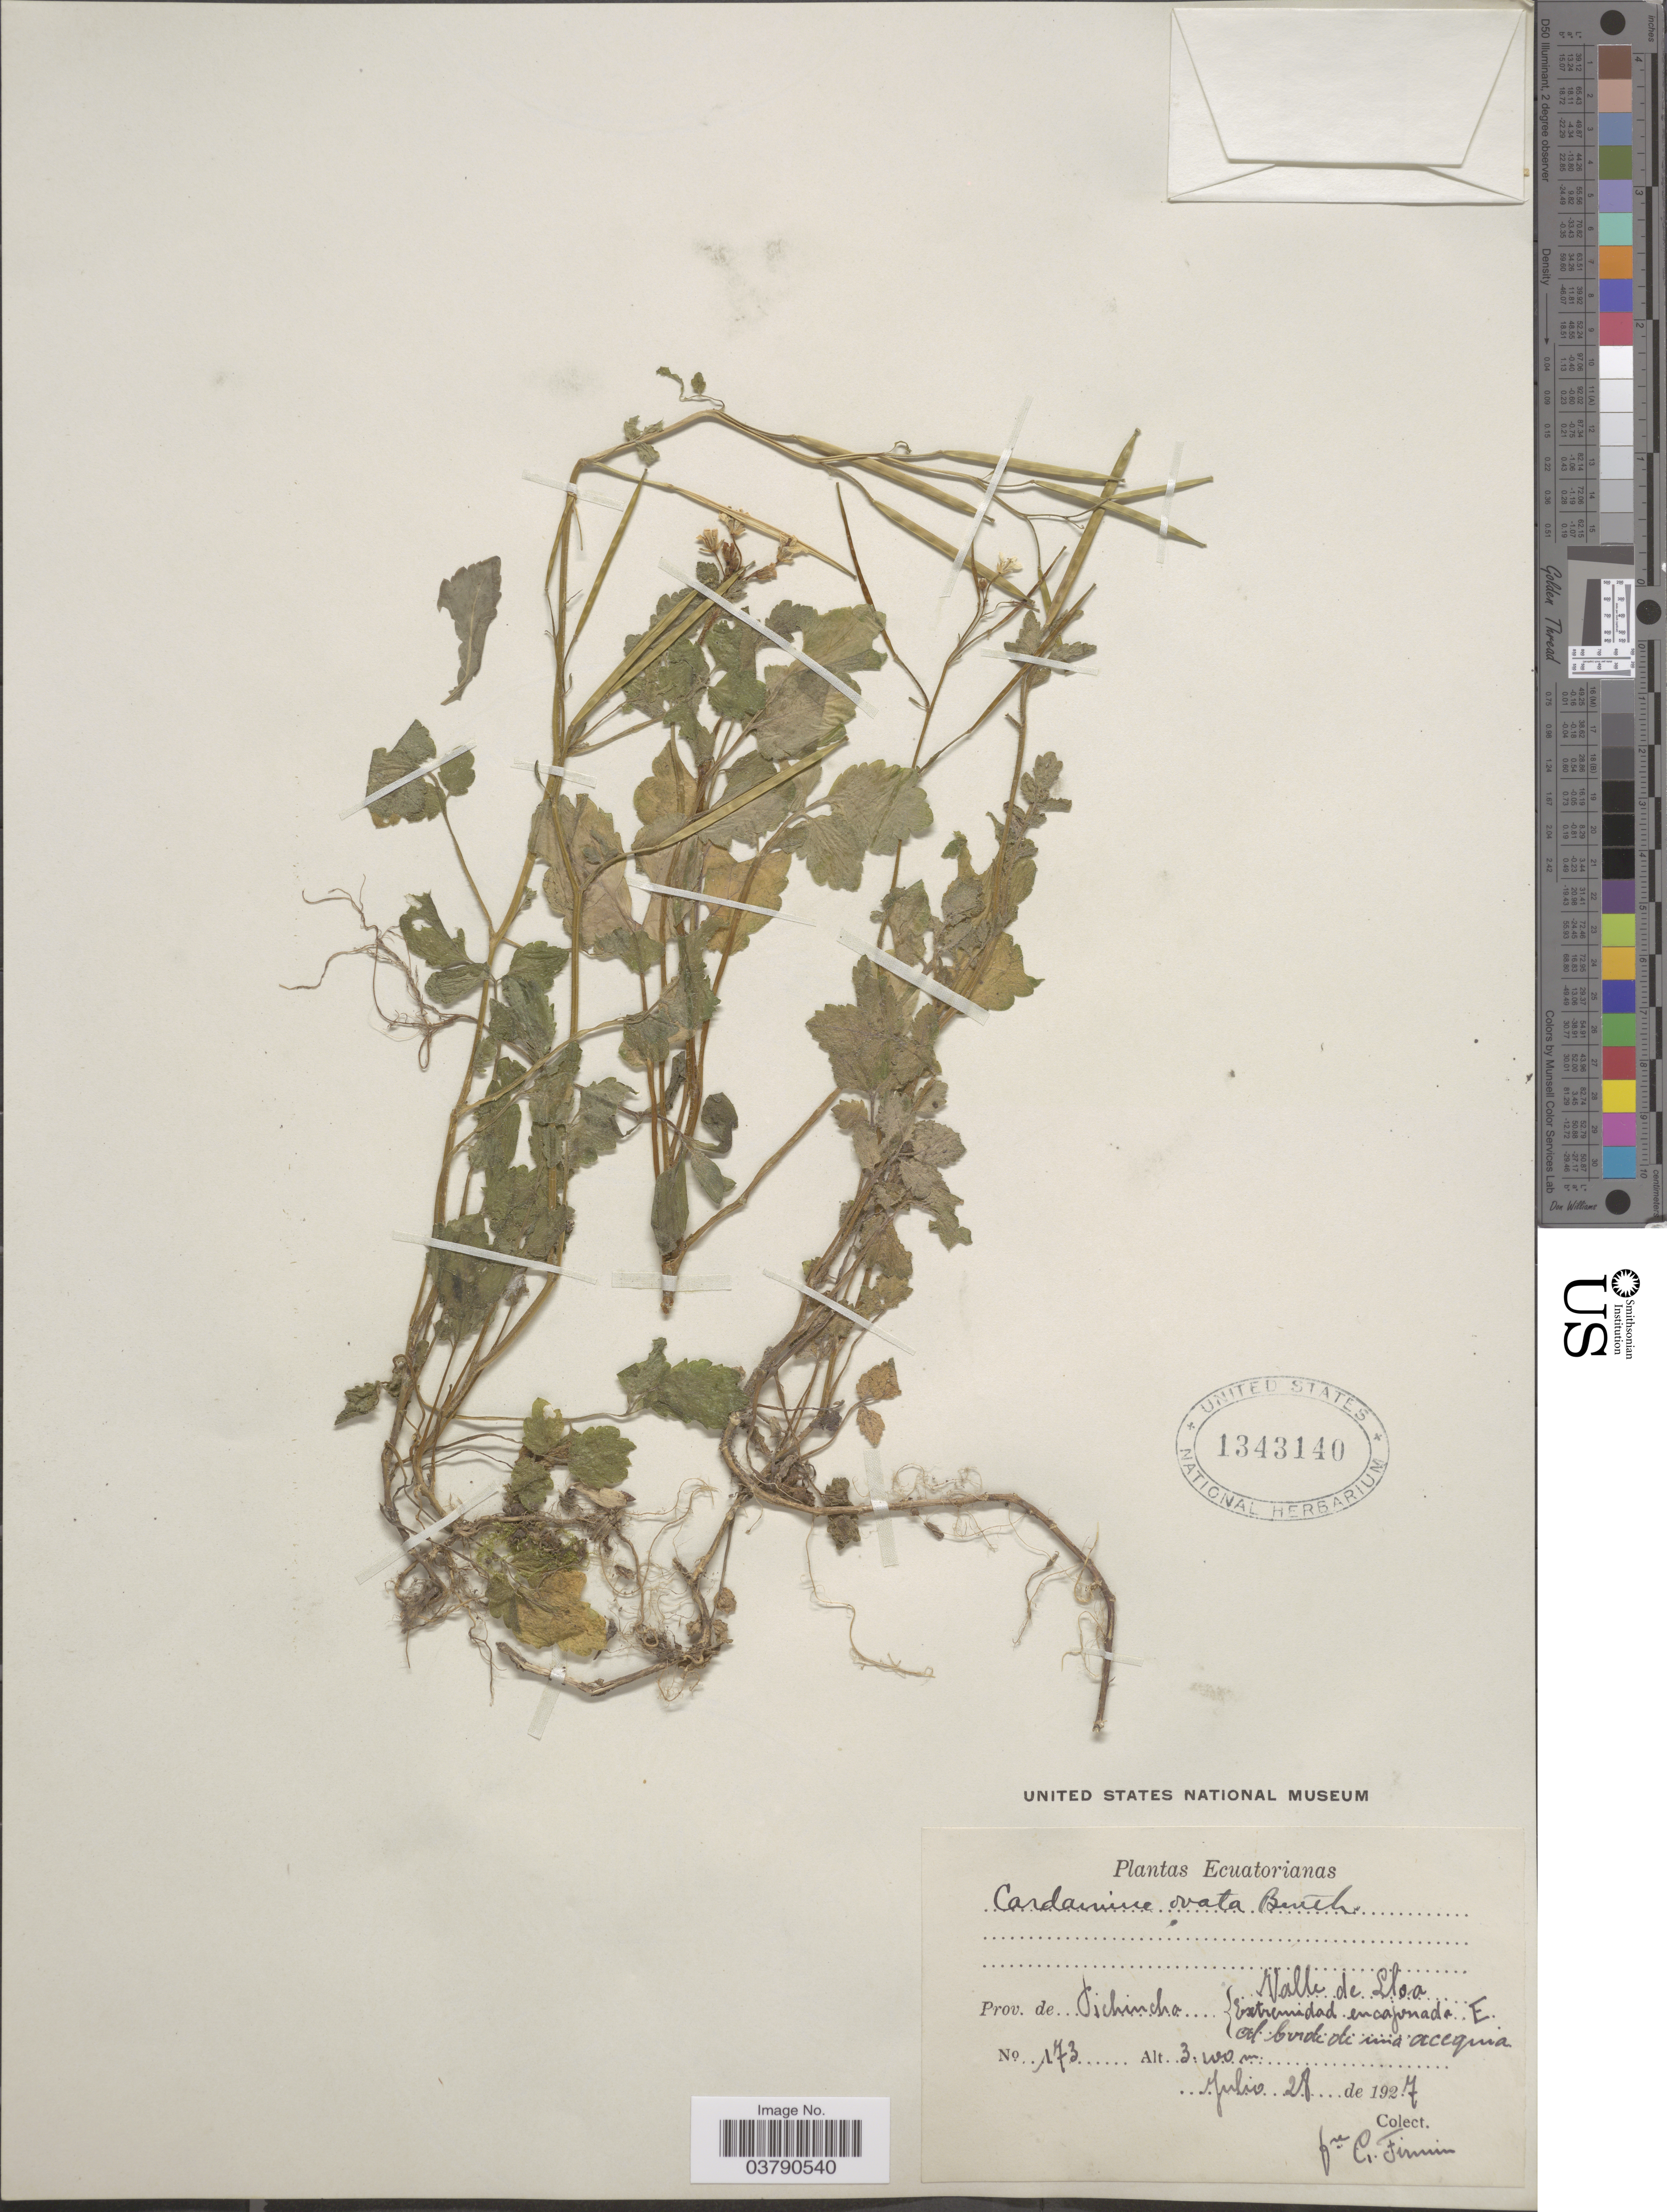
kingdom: Plantae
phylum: Tracheophyta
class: Magnoliopsida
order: Brassicales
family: Brassicaceae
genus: Cardamine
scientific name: Cardamine ovata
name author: Benth.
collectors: F. Firmin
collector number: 173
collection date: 1927-07-28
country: Ecuador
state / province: Pichincha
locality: Valle de Lloa; Extremidad encajonada E. al bindidi una acequia.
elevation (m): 3100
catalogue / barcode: US 1343140